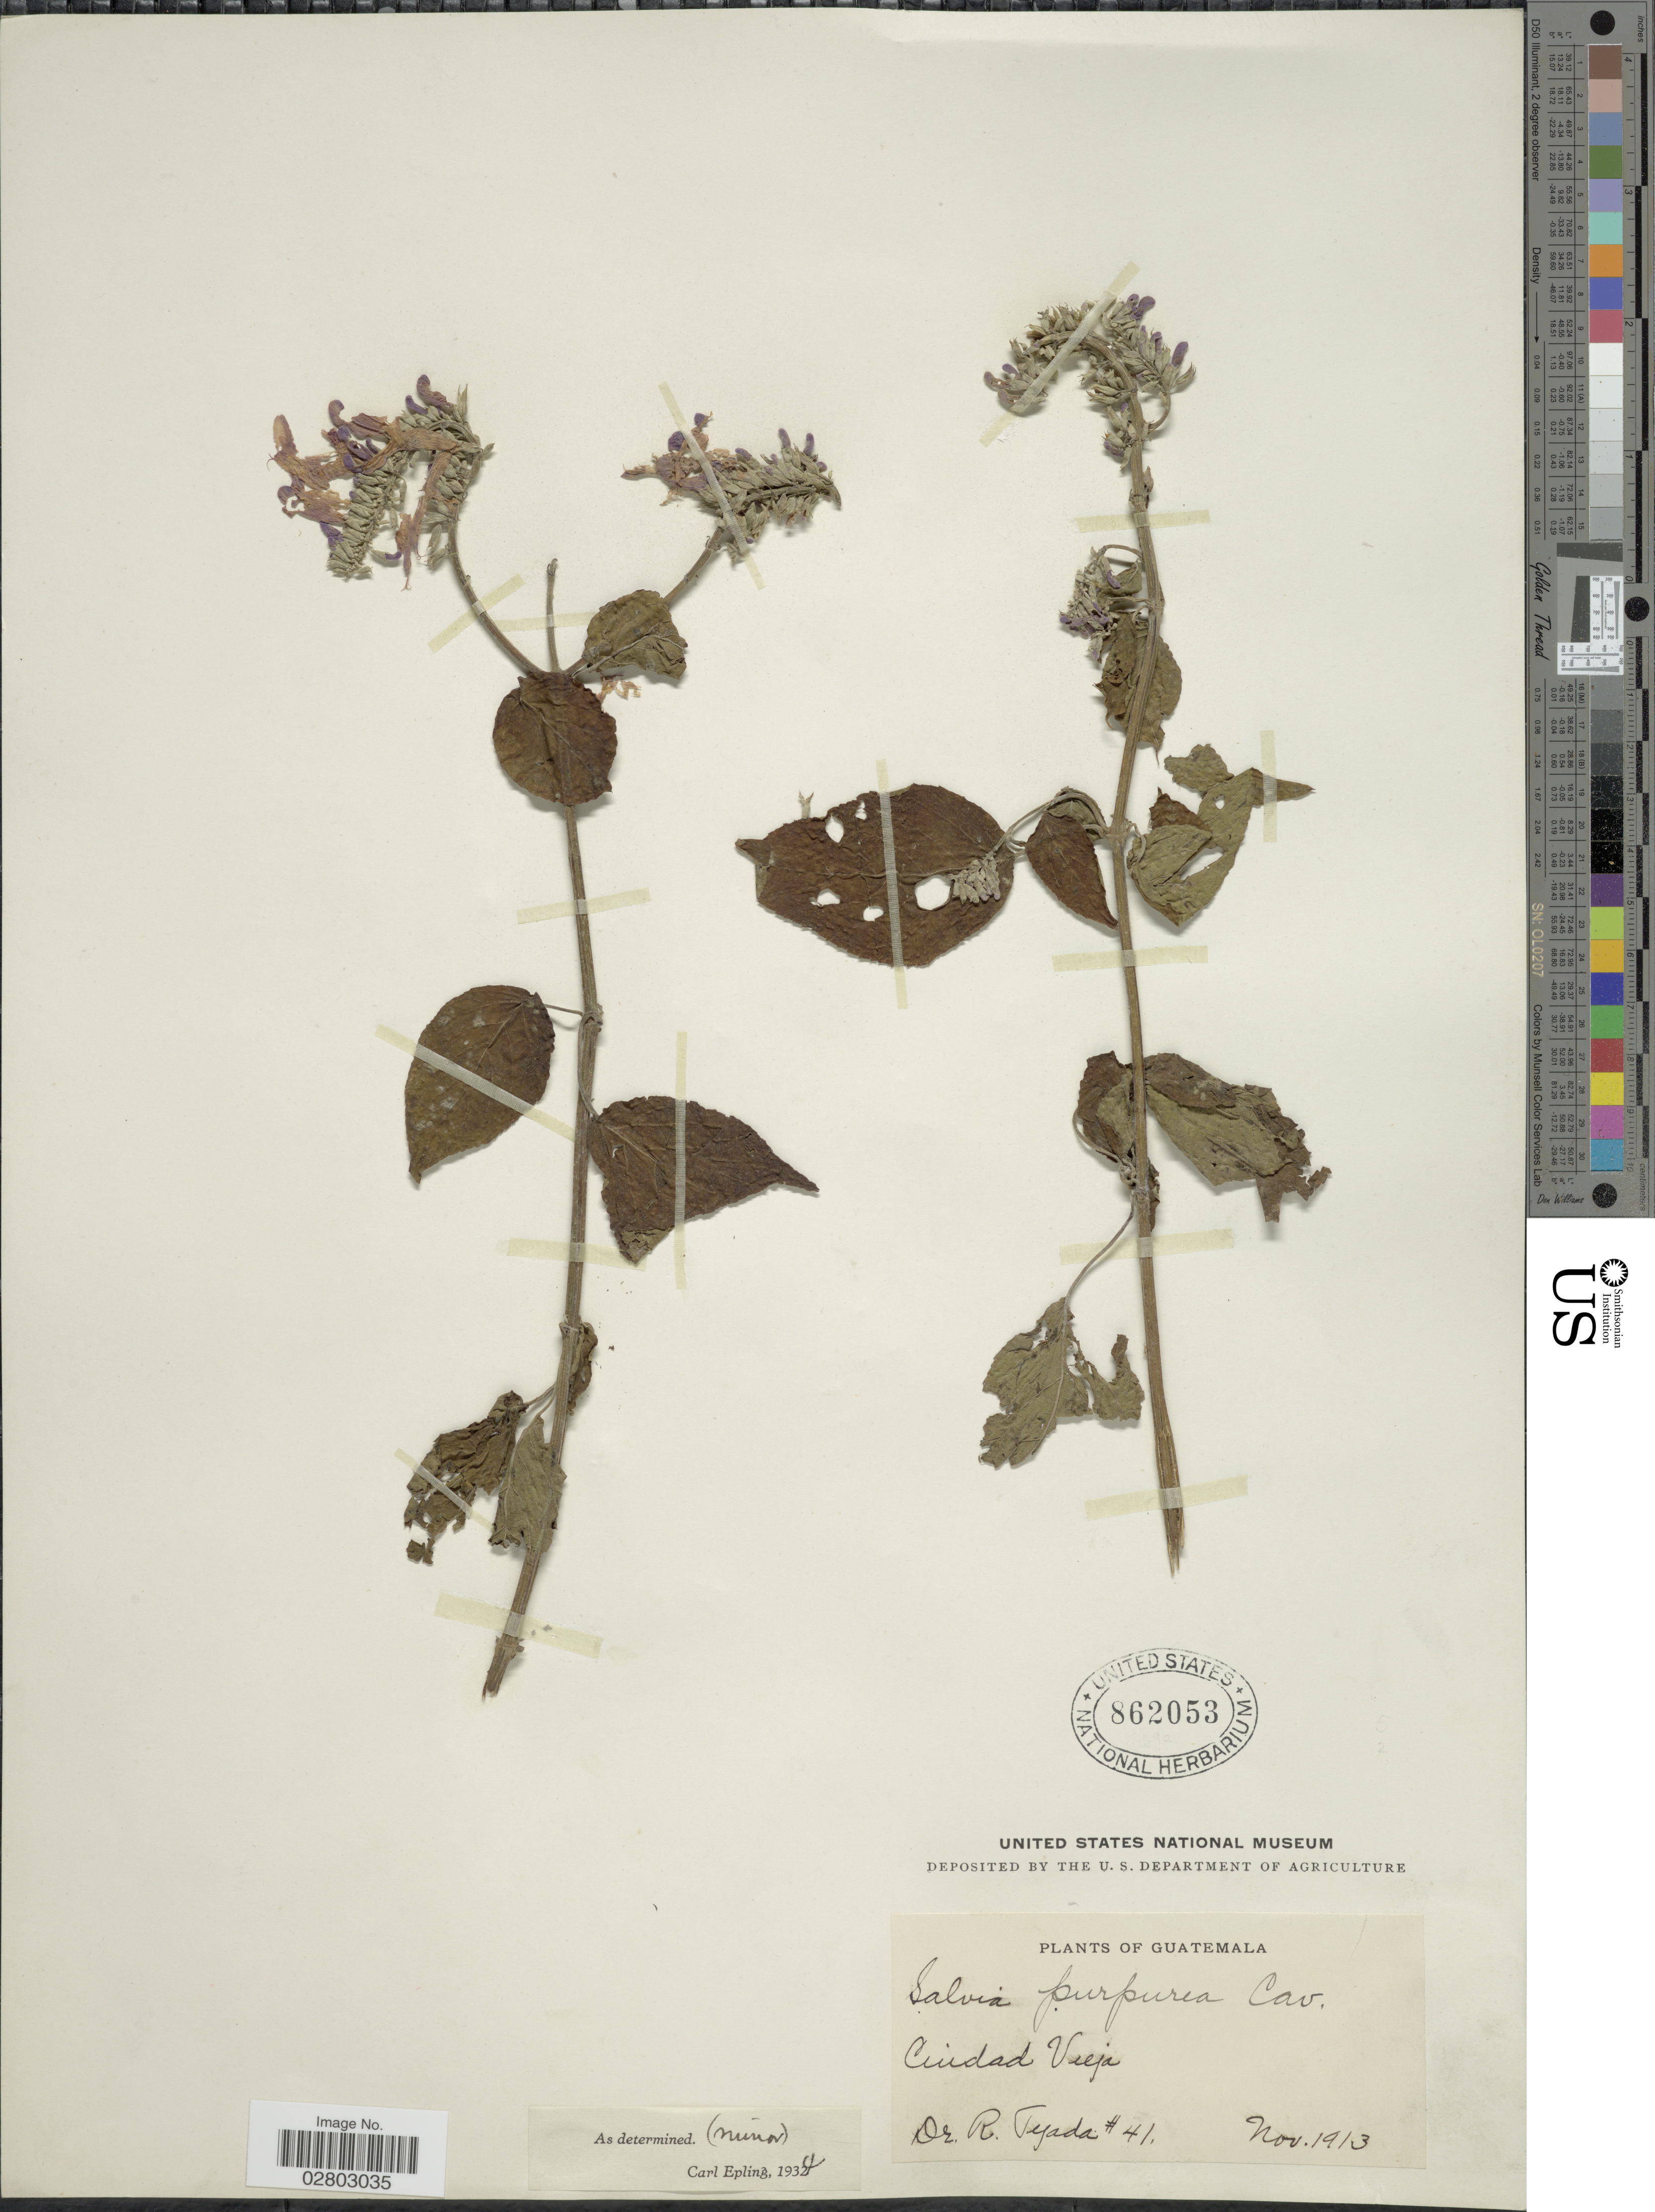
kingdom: Plantae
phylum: Tracheophyta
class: Magnoliopsida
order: Lamiales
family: Lamiaceae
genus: Salvia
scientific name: Salvia purpurea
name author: Cav.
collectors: R. Tejada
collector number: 41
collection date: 1913-11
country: Guatemala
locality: Cuidad Vieja.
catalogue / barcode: US 862053